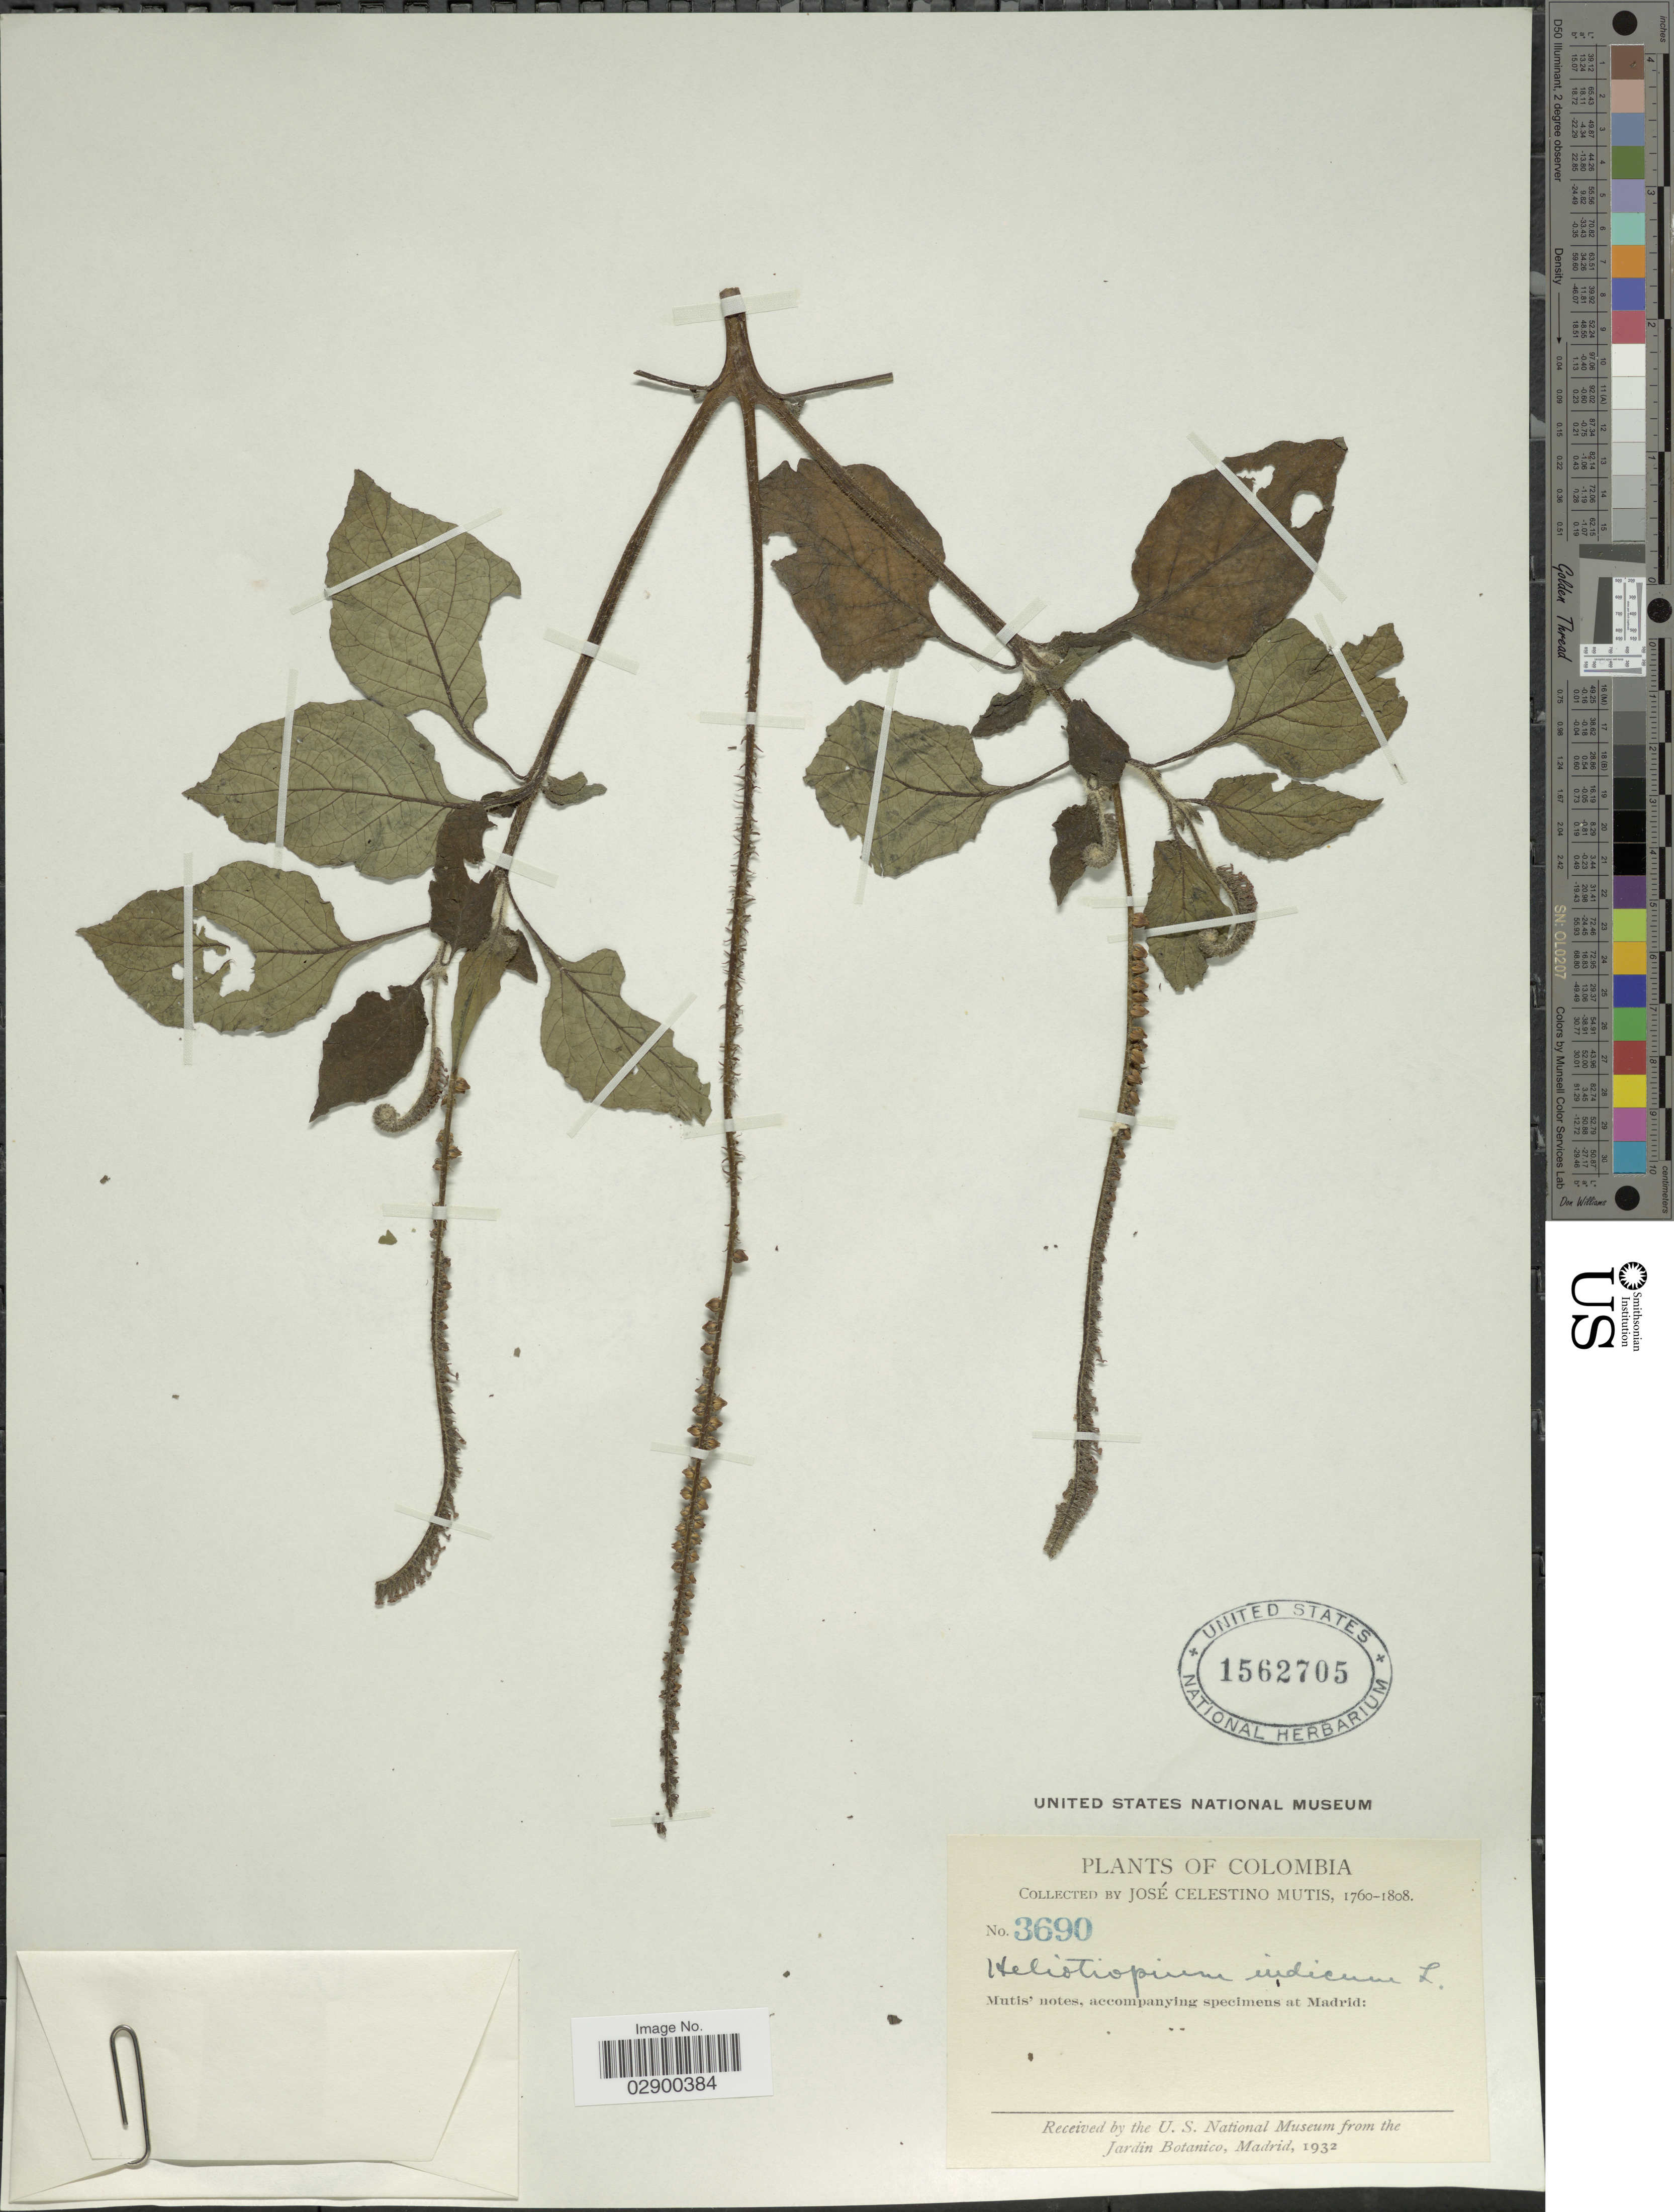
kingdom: Plantae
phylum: Tracheophyta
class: Magnoliopsida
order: Boraginales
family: Heliotropiaceae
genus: Heliotropium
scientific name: Heliotropium indicum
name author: L.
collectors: J. C. B. Mutis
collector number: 3690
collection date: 1760/1808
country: Colombia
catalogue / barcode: US 1562705